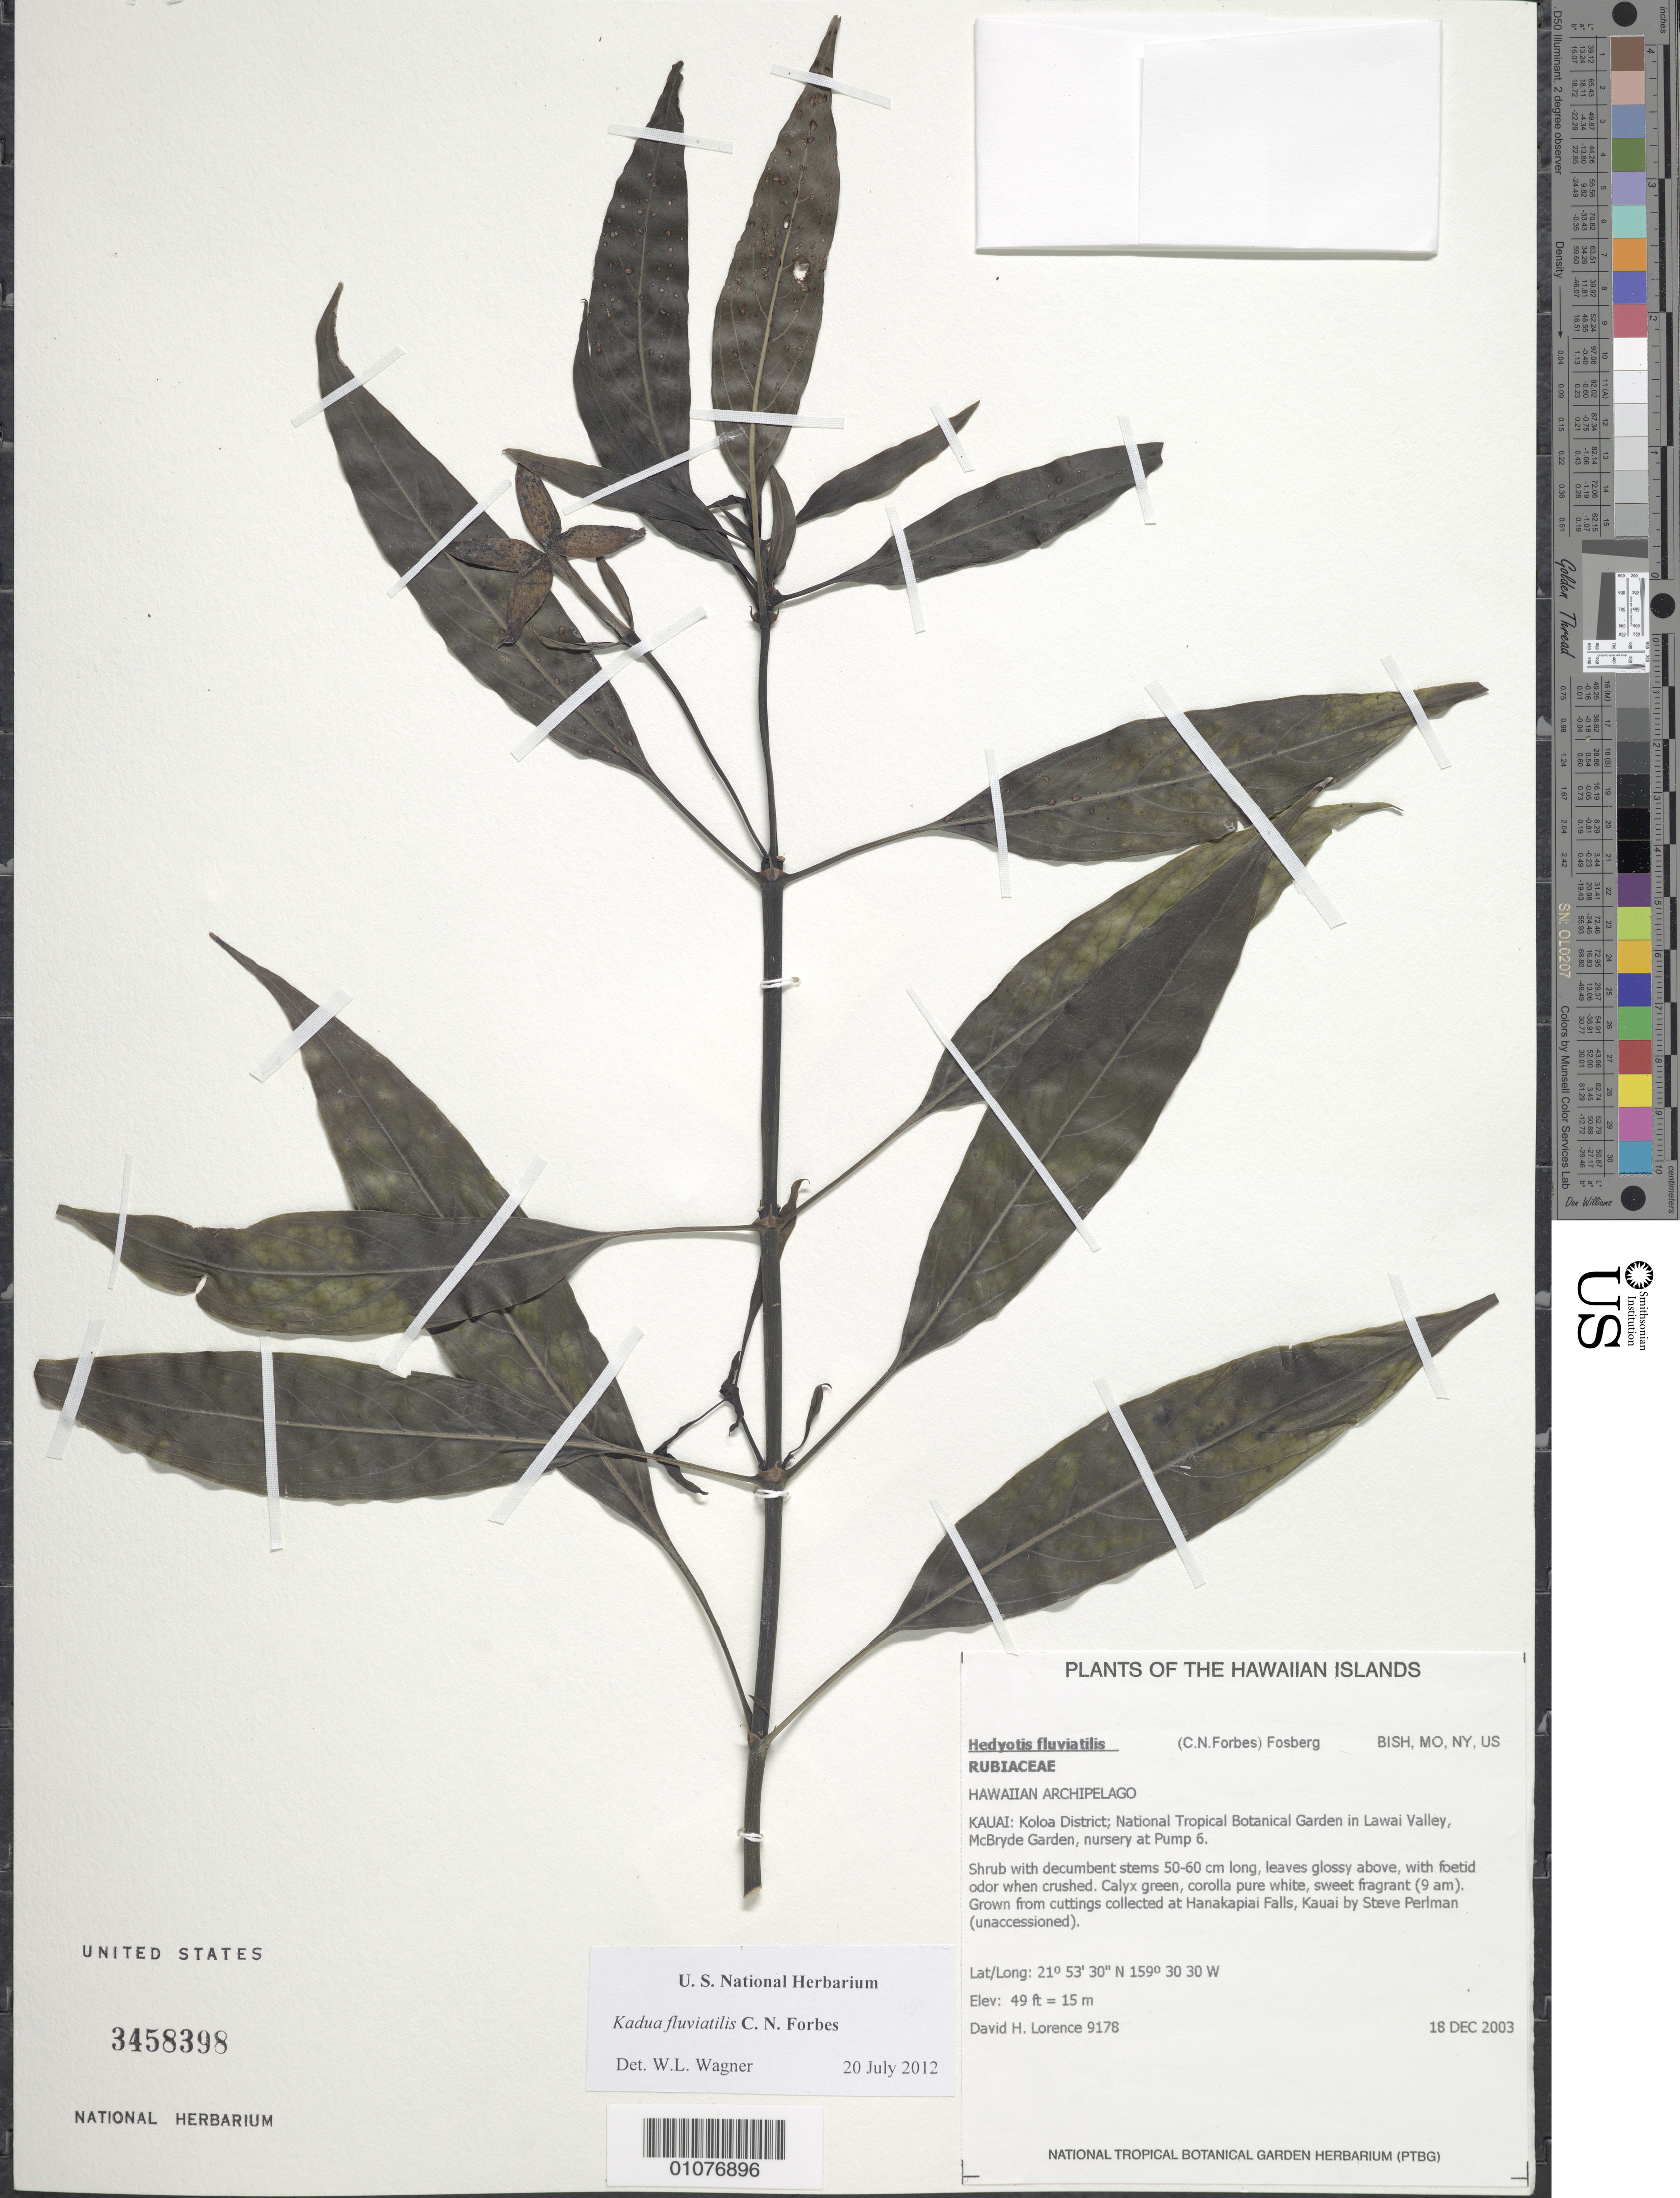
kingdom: Plantae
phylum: Tracheophyta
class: Magnoliopsida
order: Gentianales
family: Rubiaceae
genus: Kadua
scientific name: Kadua fluviatilis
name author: C.N. Forbes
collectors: D. Lorence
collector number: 9178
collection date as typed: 18 Dec 2003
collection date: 2003-12-18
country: United States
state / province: Hawaii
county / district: Kauai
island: Kaua'i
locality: National Tropical Botanical Garden in Lawai Valley, McBryde Garden, nursery at Pump 6.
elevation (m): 15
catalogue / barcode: US 3458398